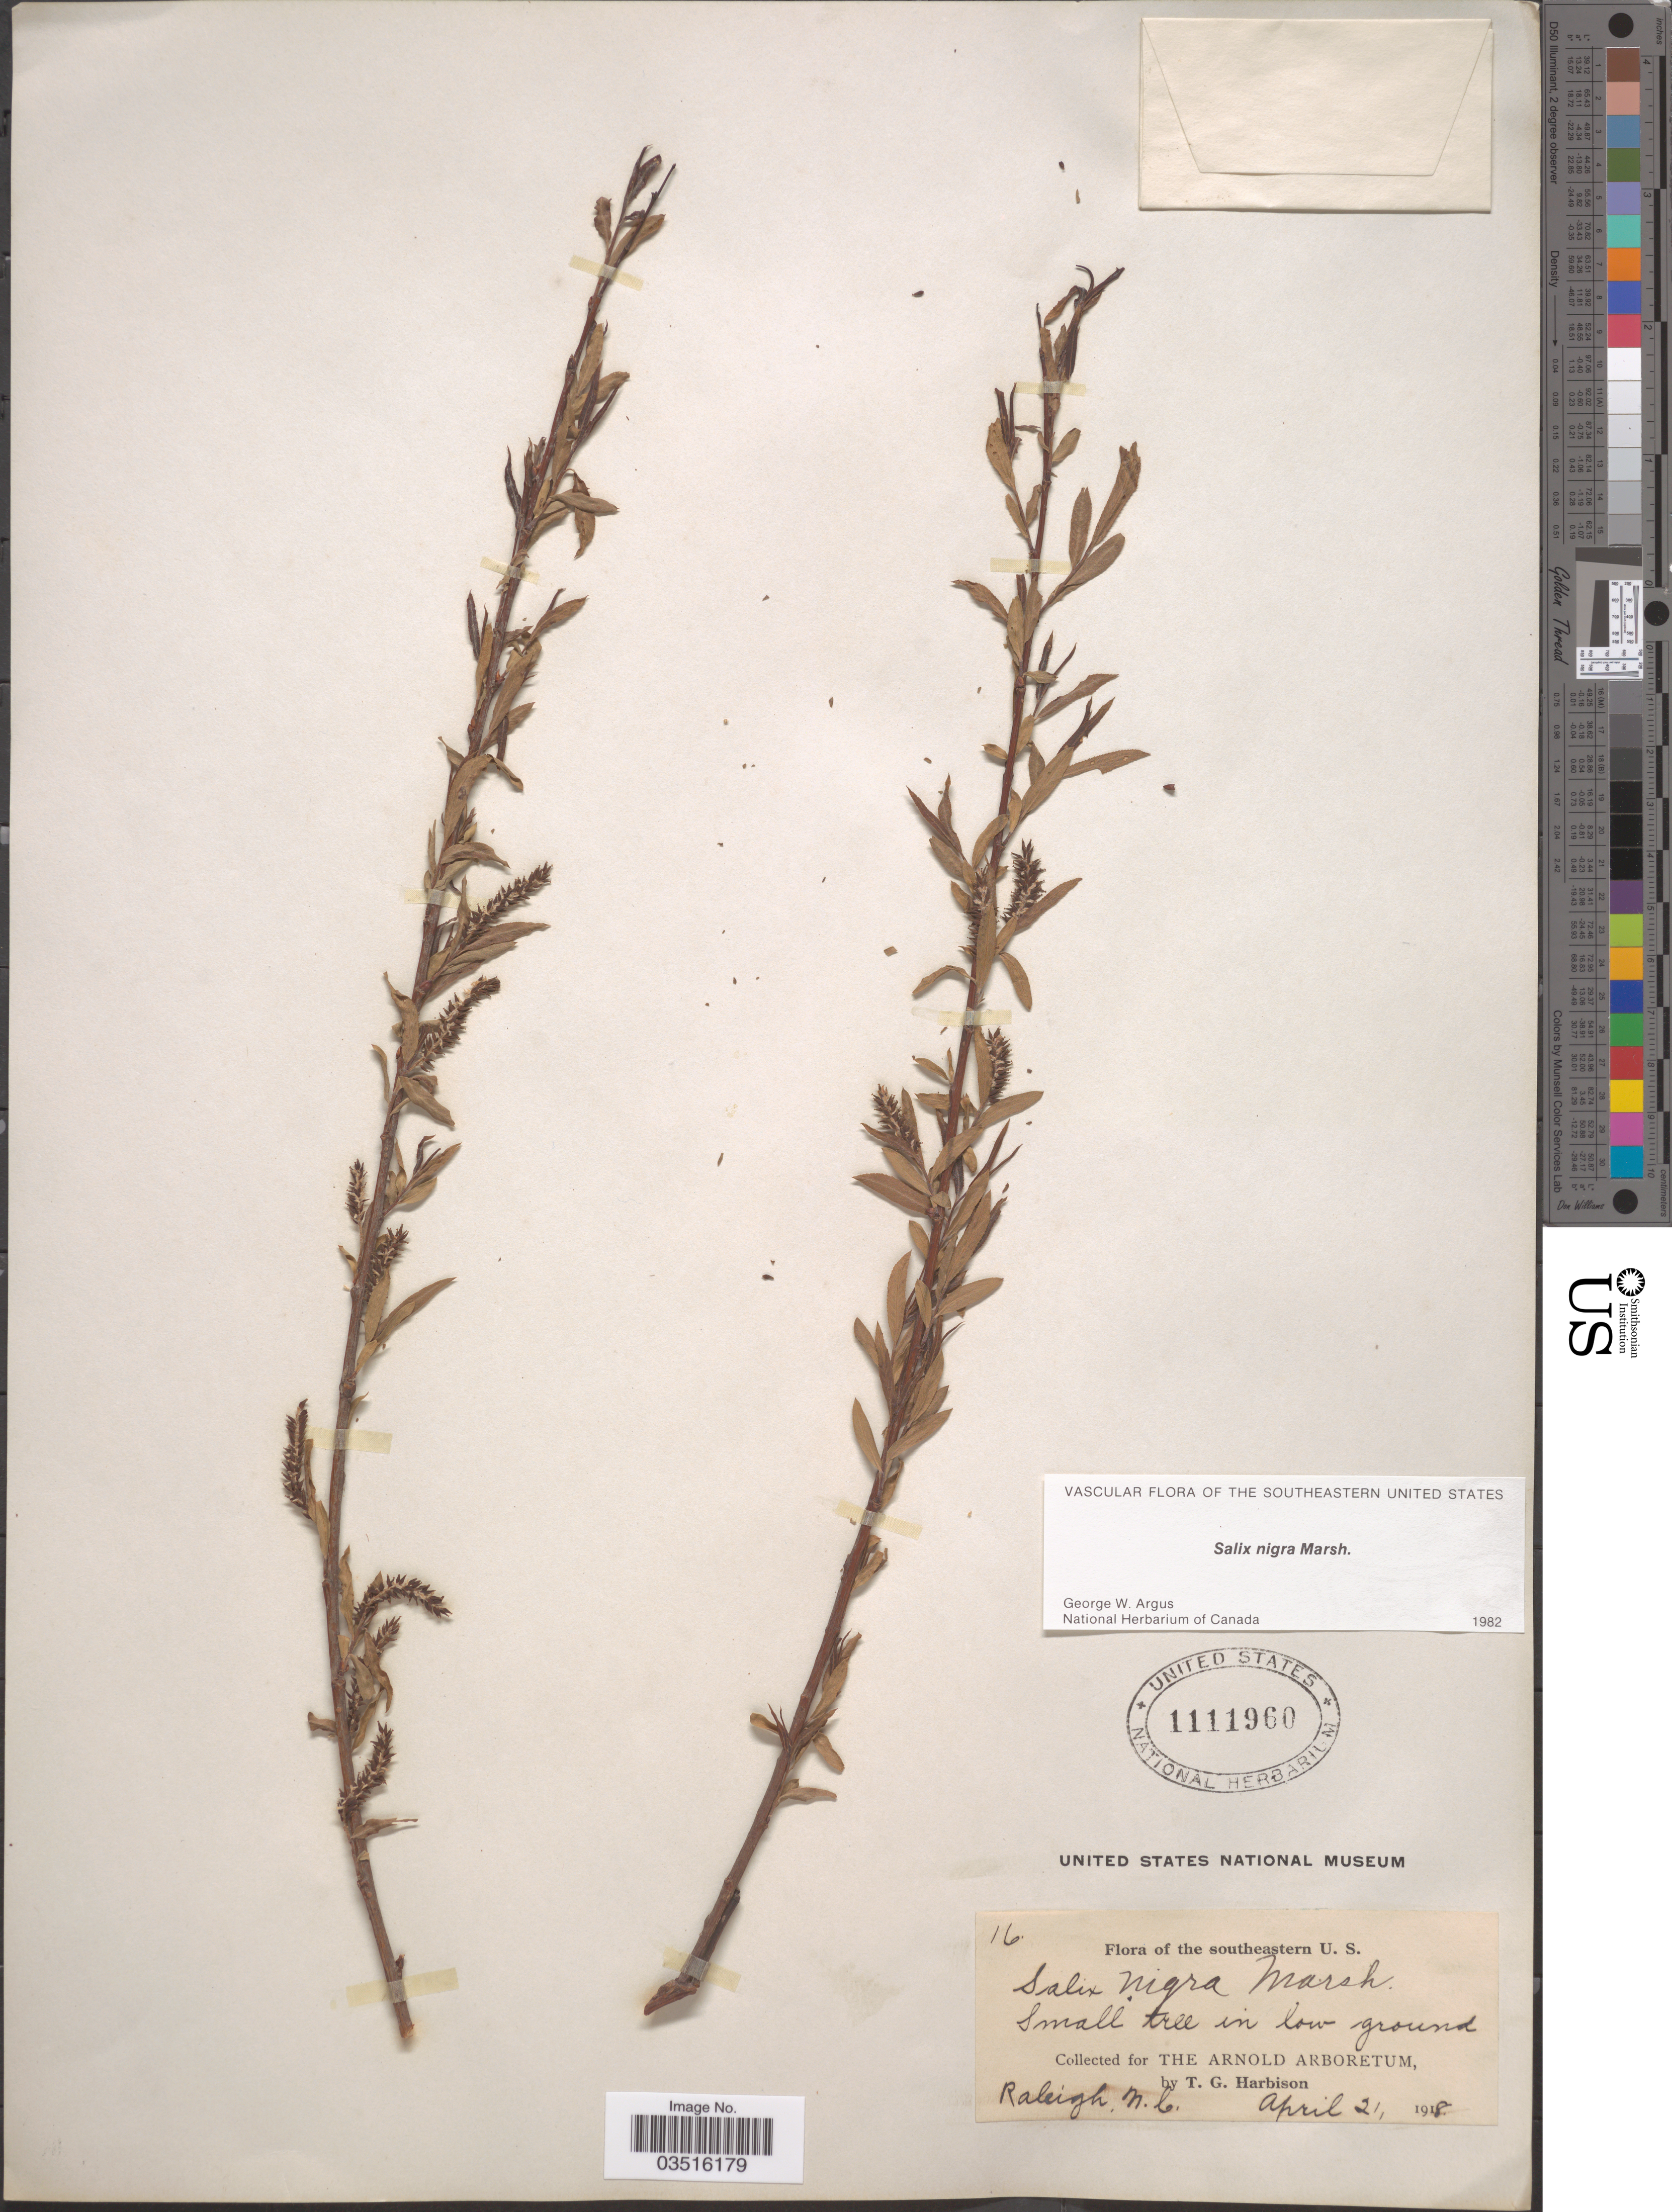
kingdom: Plantae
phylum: Tracheophyta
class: Magnoliopsida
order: Malpighiales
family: Salicaceae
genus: Salix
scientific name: Salix nigra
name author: Marshall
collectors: T. Harbison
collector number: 16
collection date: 1918-04-21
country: United States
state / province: North Carolina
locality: Southeastern U.S. Raleigh. N.C.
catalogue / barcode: US 1111960